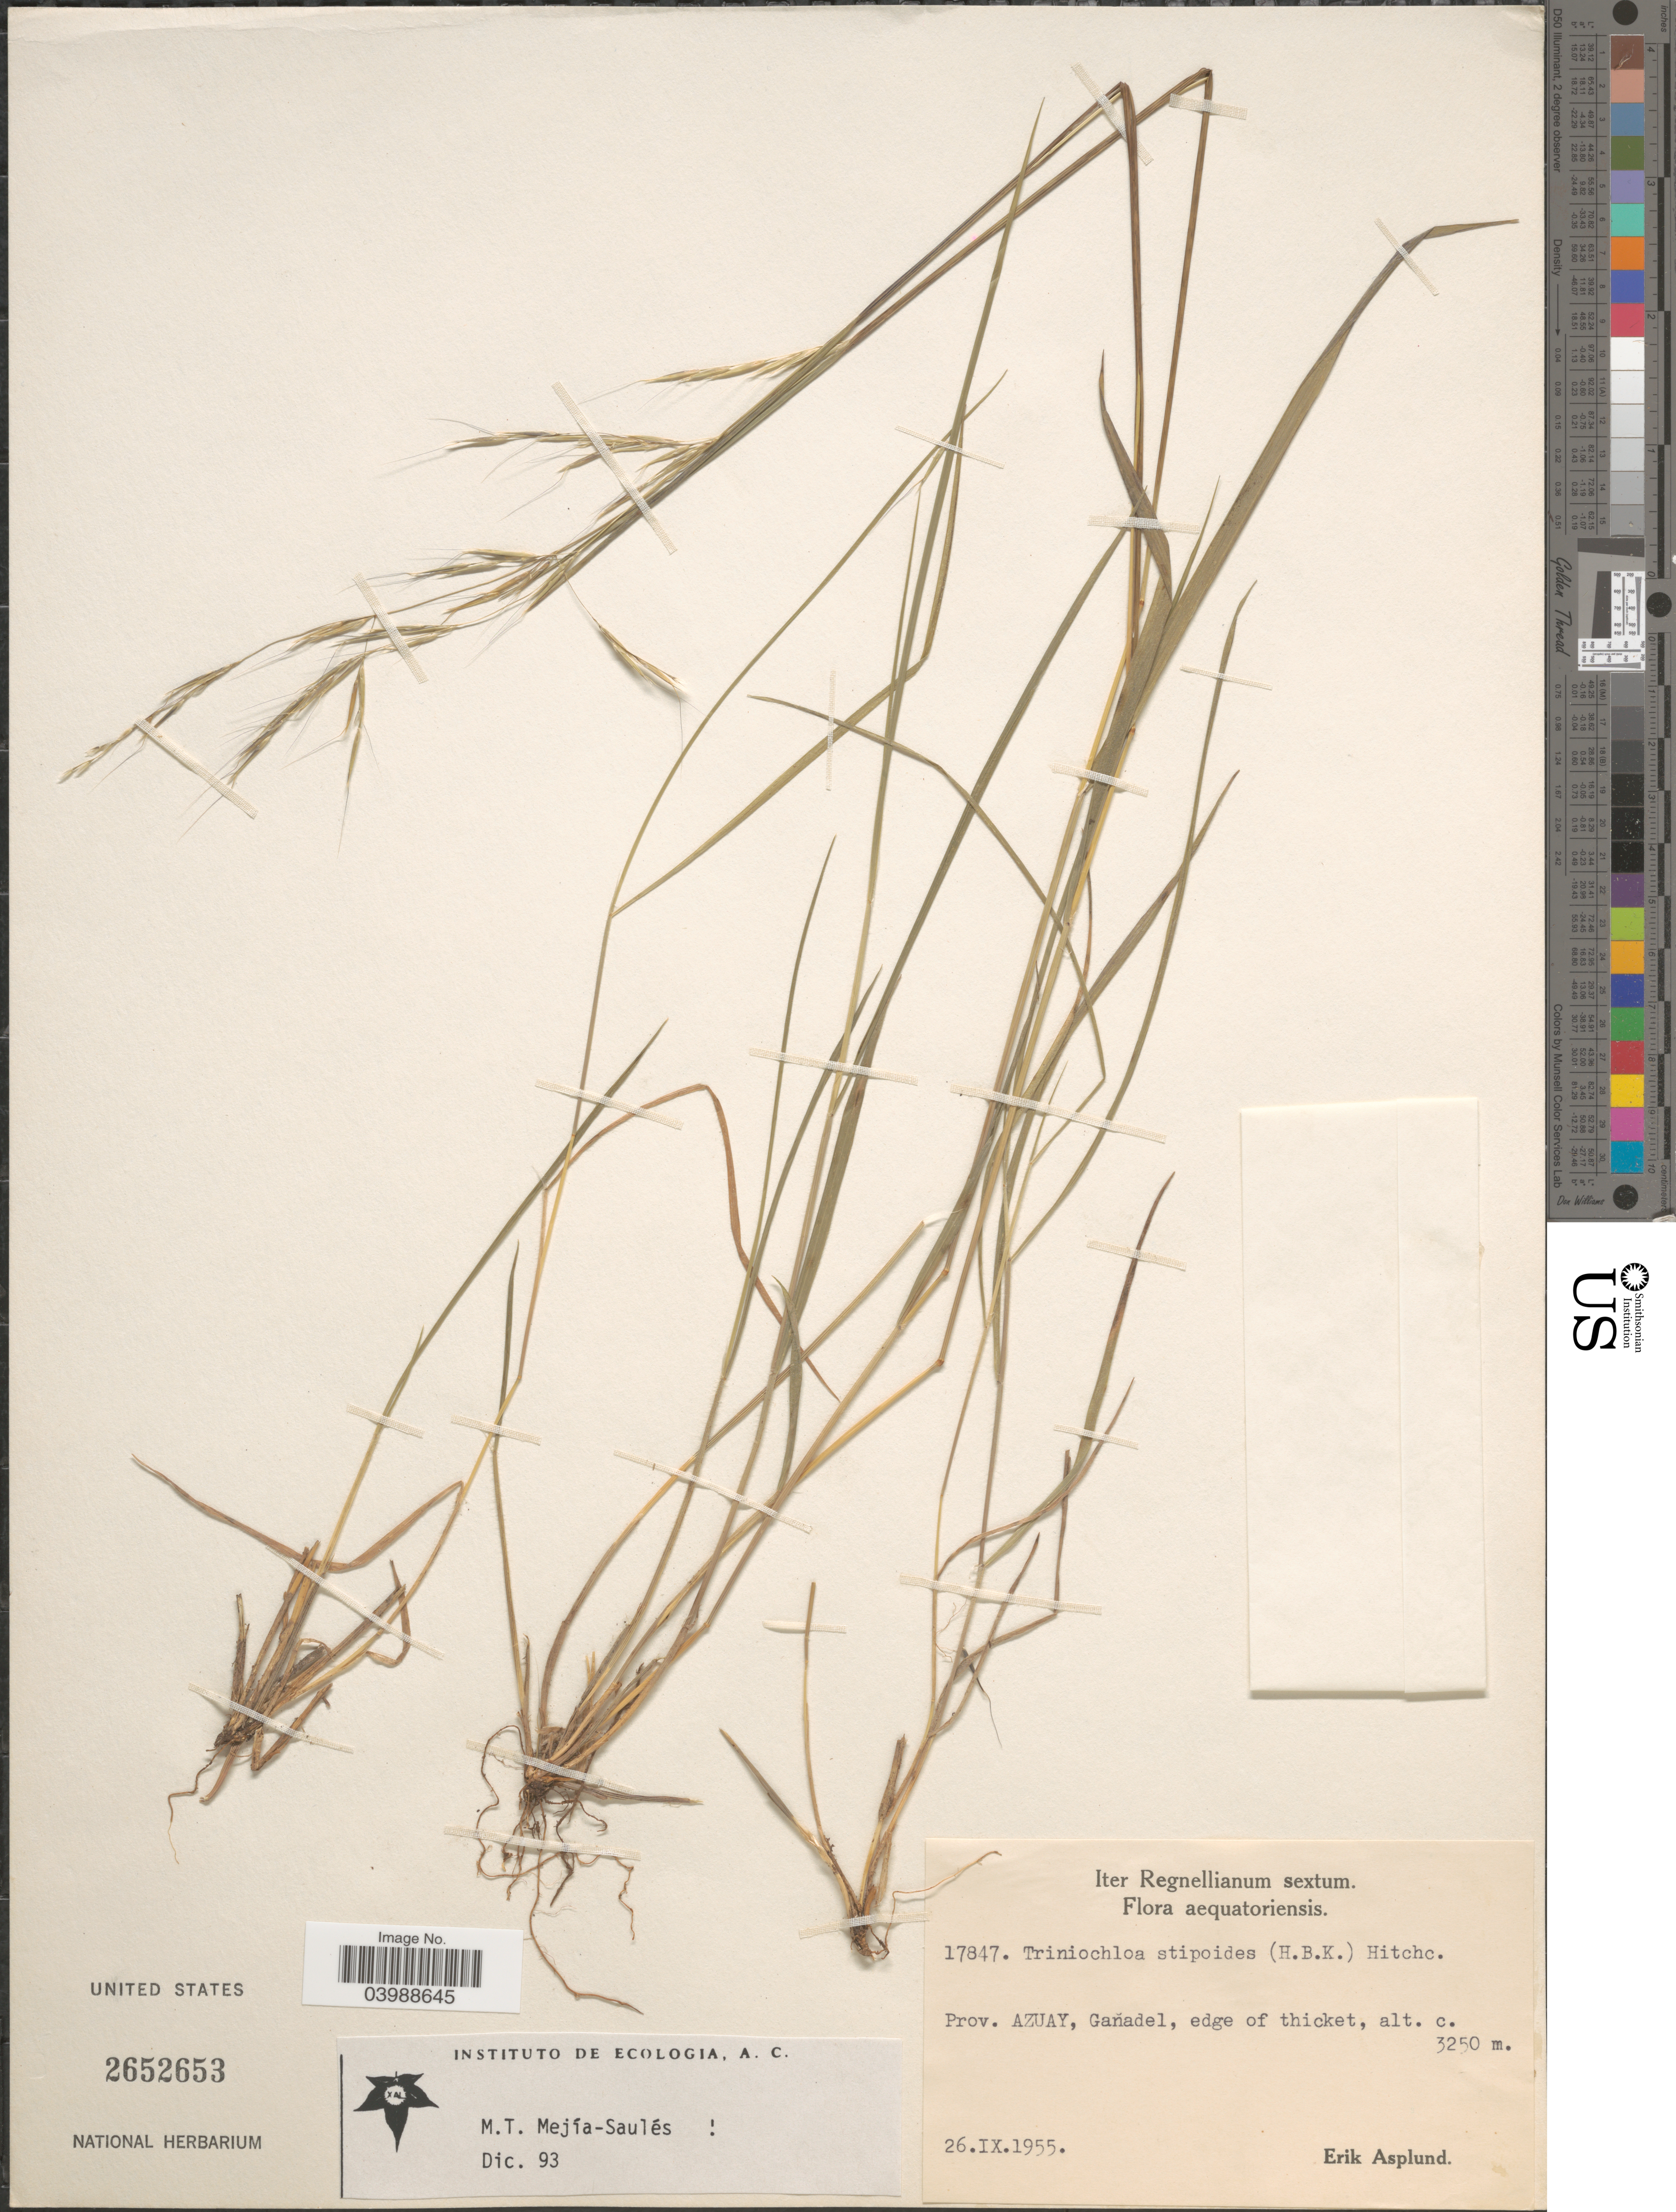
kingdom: Plantae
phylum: Tracheophyta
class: Liliopsida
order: Poales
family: Poaceae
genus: Triniochloa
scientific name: Triniochloa stipoides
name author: (Kunth) Hitchc.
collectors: E. Asplund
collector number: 17847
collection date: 1955-09-26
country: Ecuador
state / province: Azuay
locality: Aequatoriensis. Gañadel, edge of thicket.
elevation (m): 3250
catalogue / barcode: US 2652653